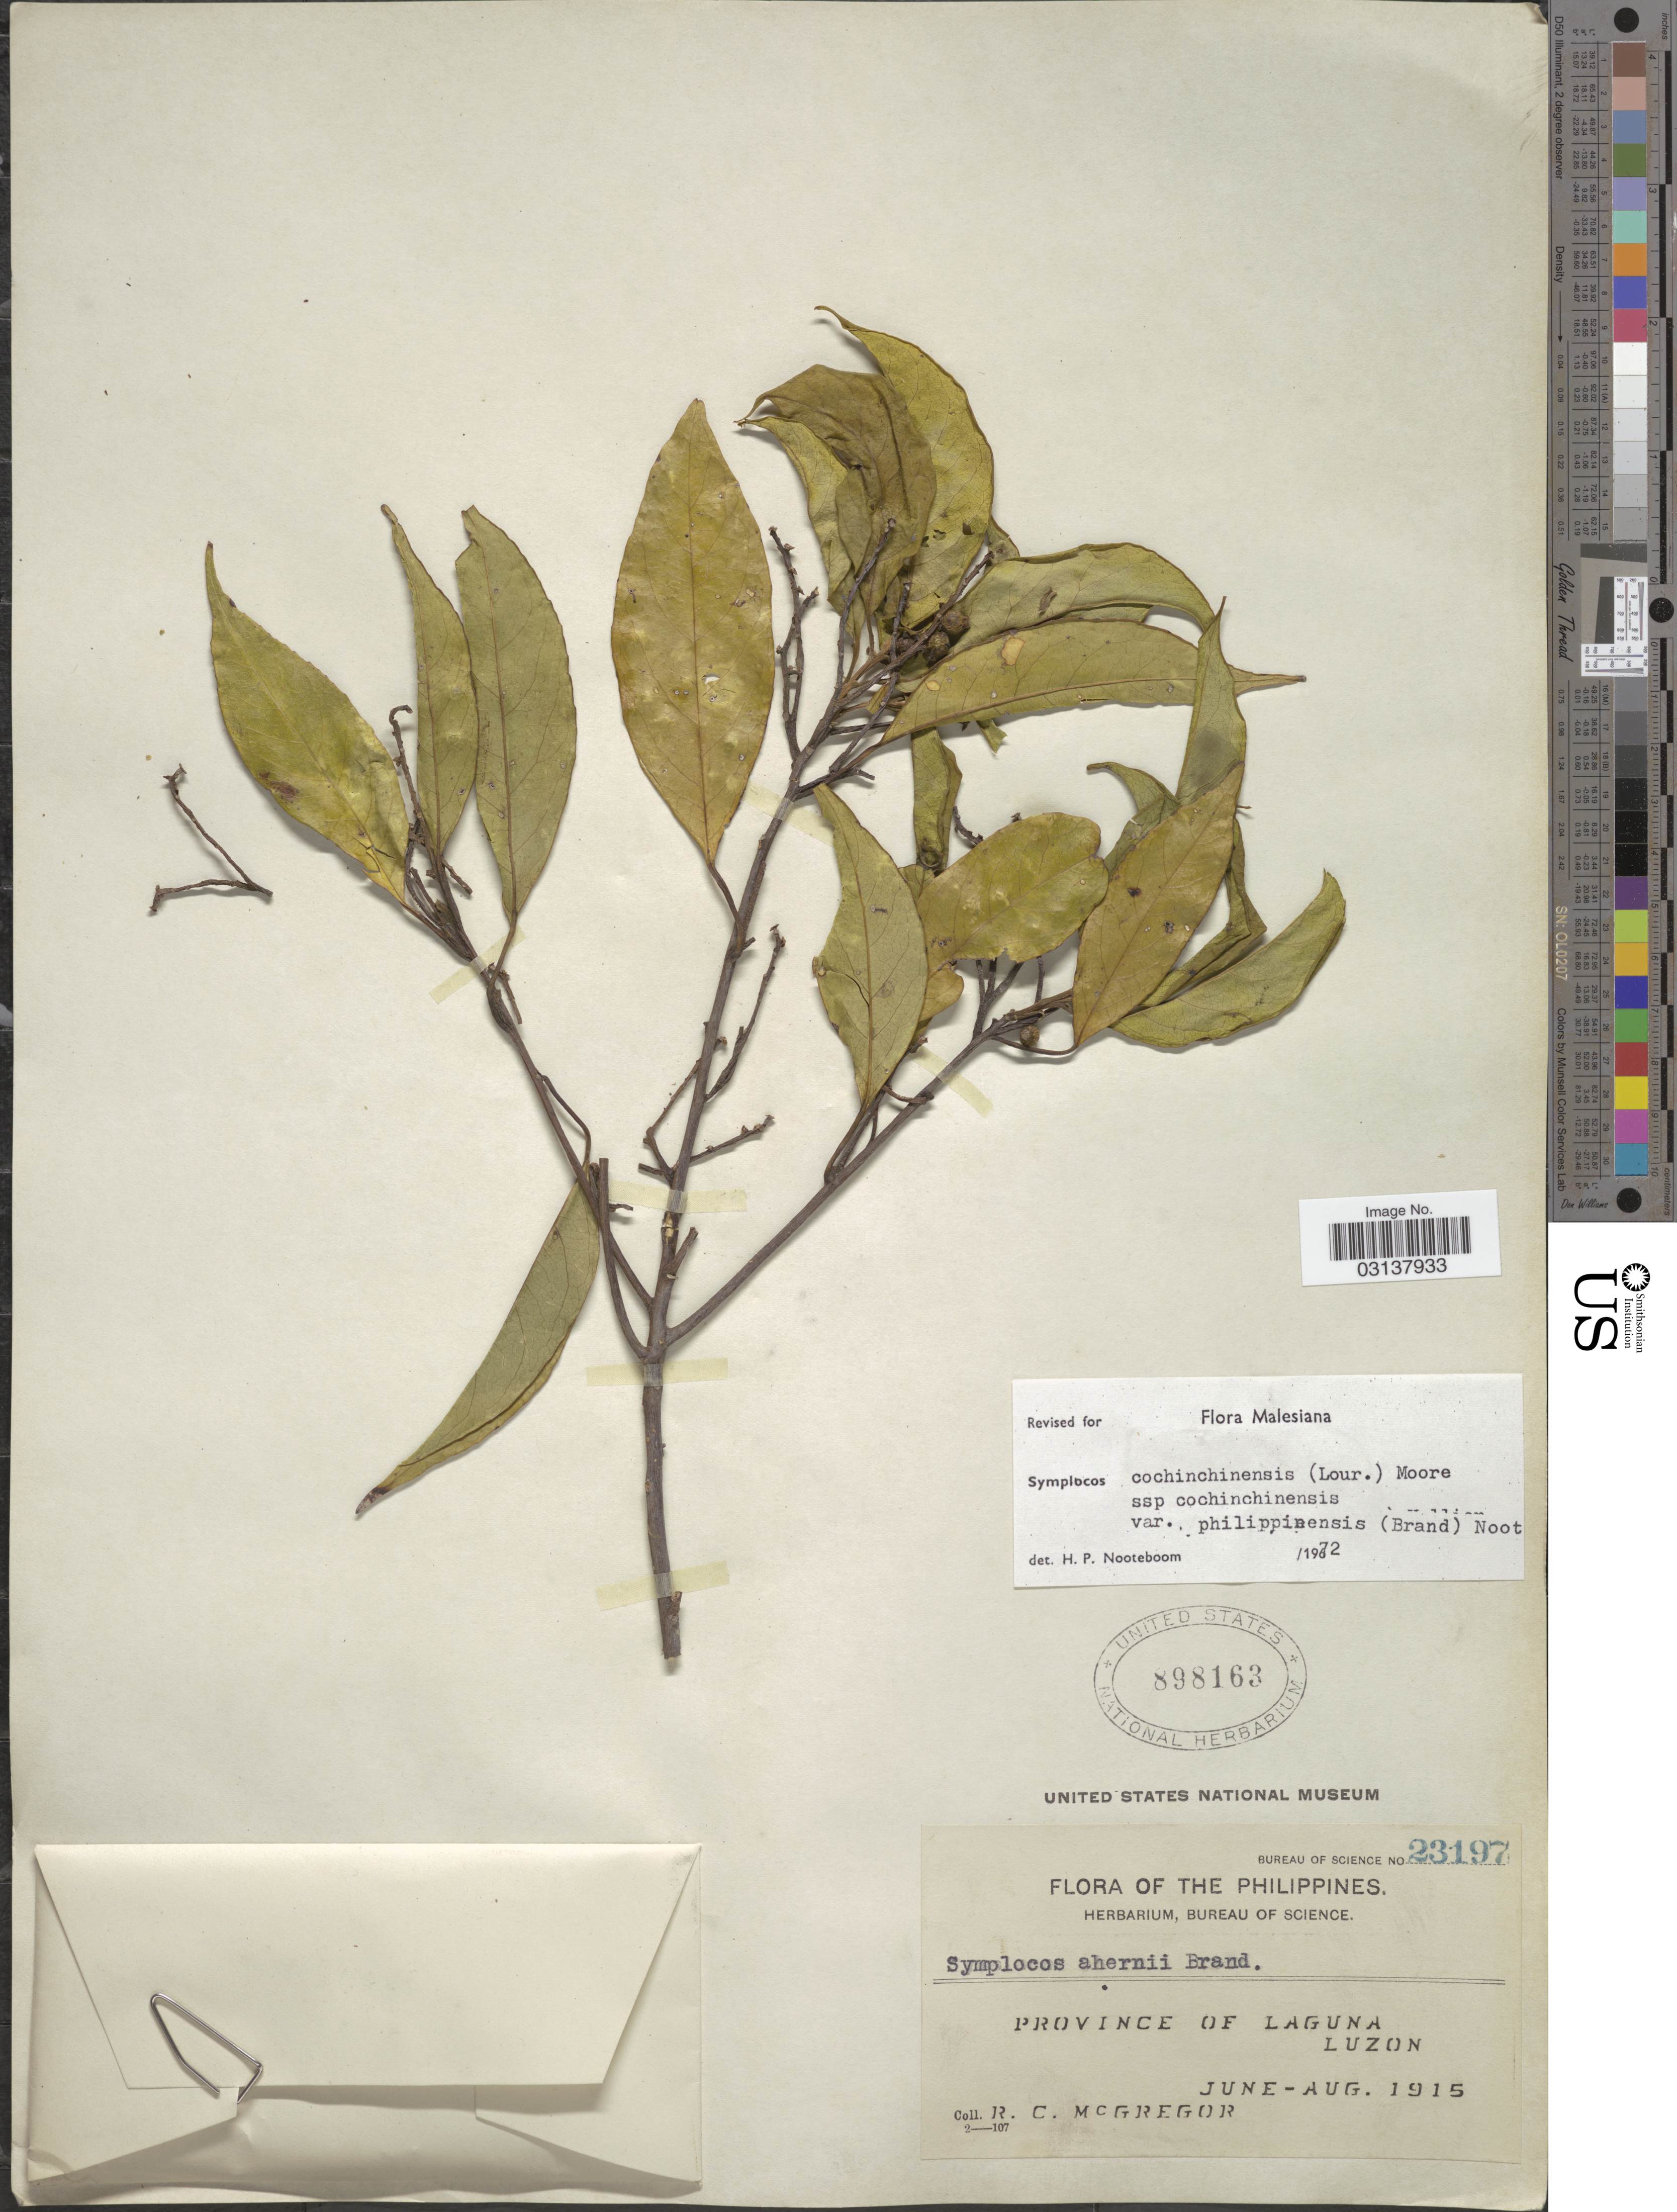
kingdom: Plantae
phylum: Tracheophyta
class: Magnoliopsida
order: Ericales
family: Symplocaceae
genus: Symplocos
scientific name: Symplocos cochinchinensis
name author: (Lour.) S. Moore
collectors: R. C. McGregor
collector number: Bureau of Science 23197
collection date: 1915-06/1915-08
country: Philippines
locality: The Philippines. Province of Laguna Luzon.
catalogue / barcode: US 898163